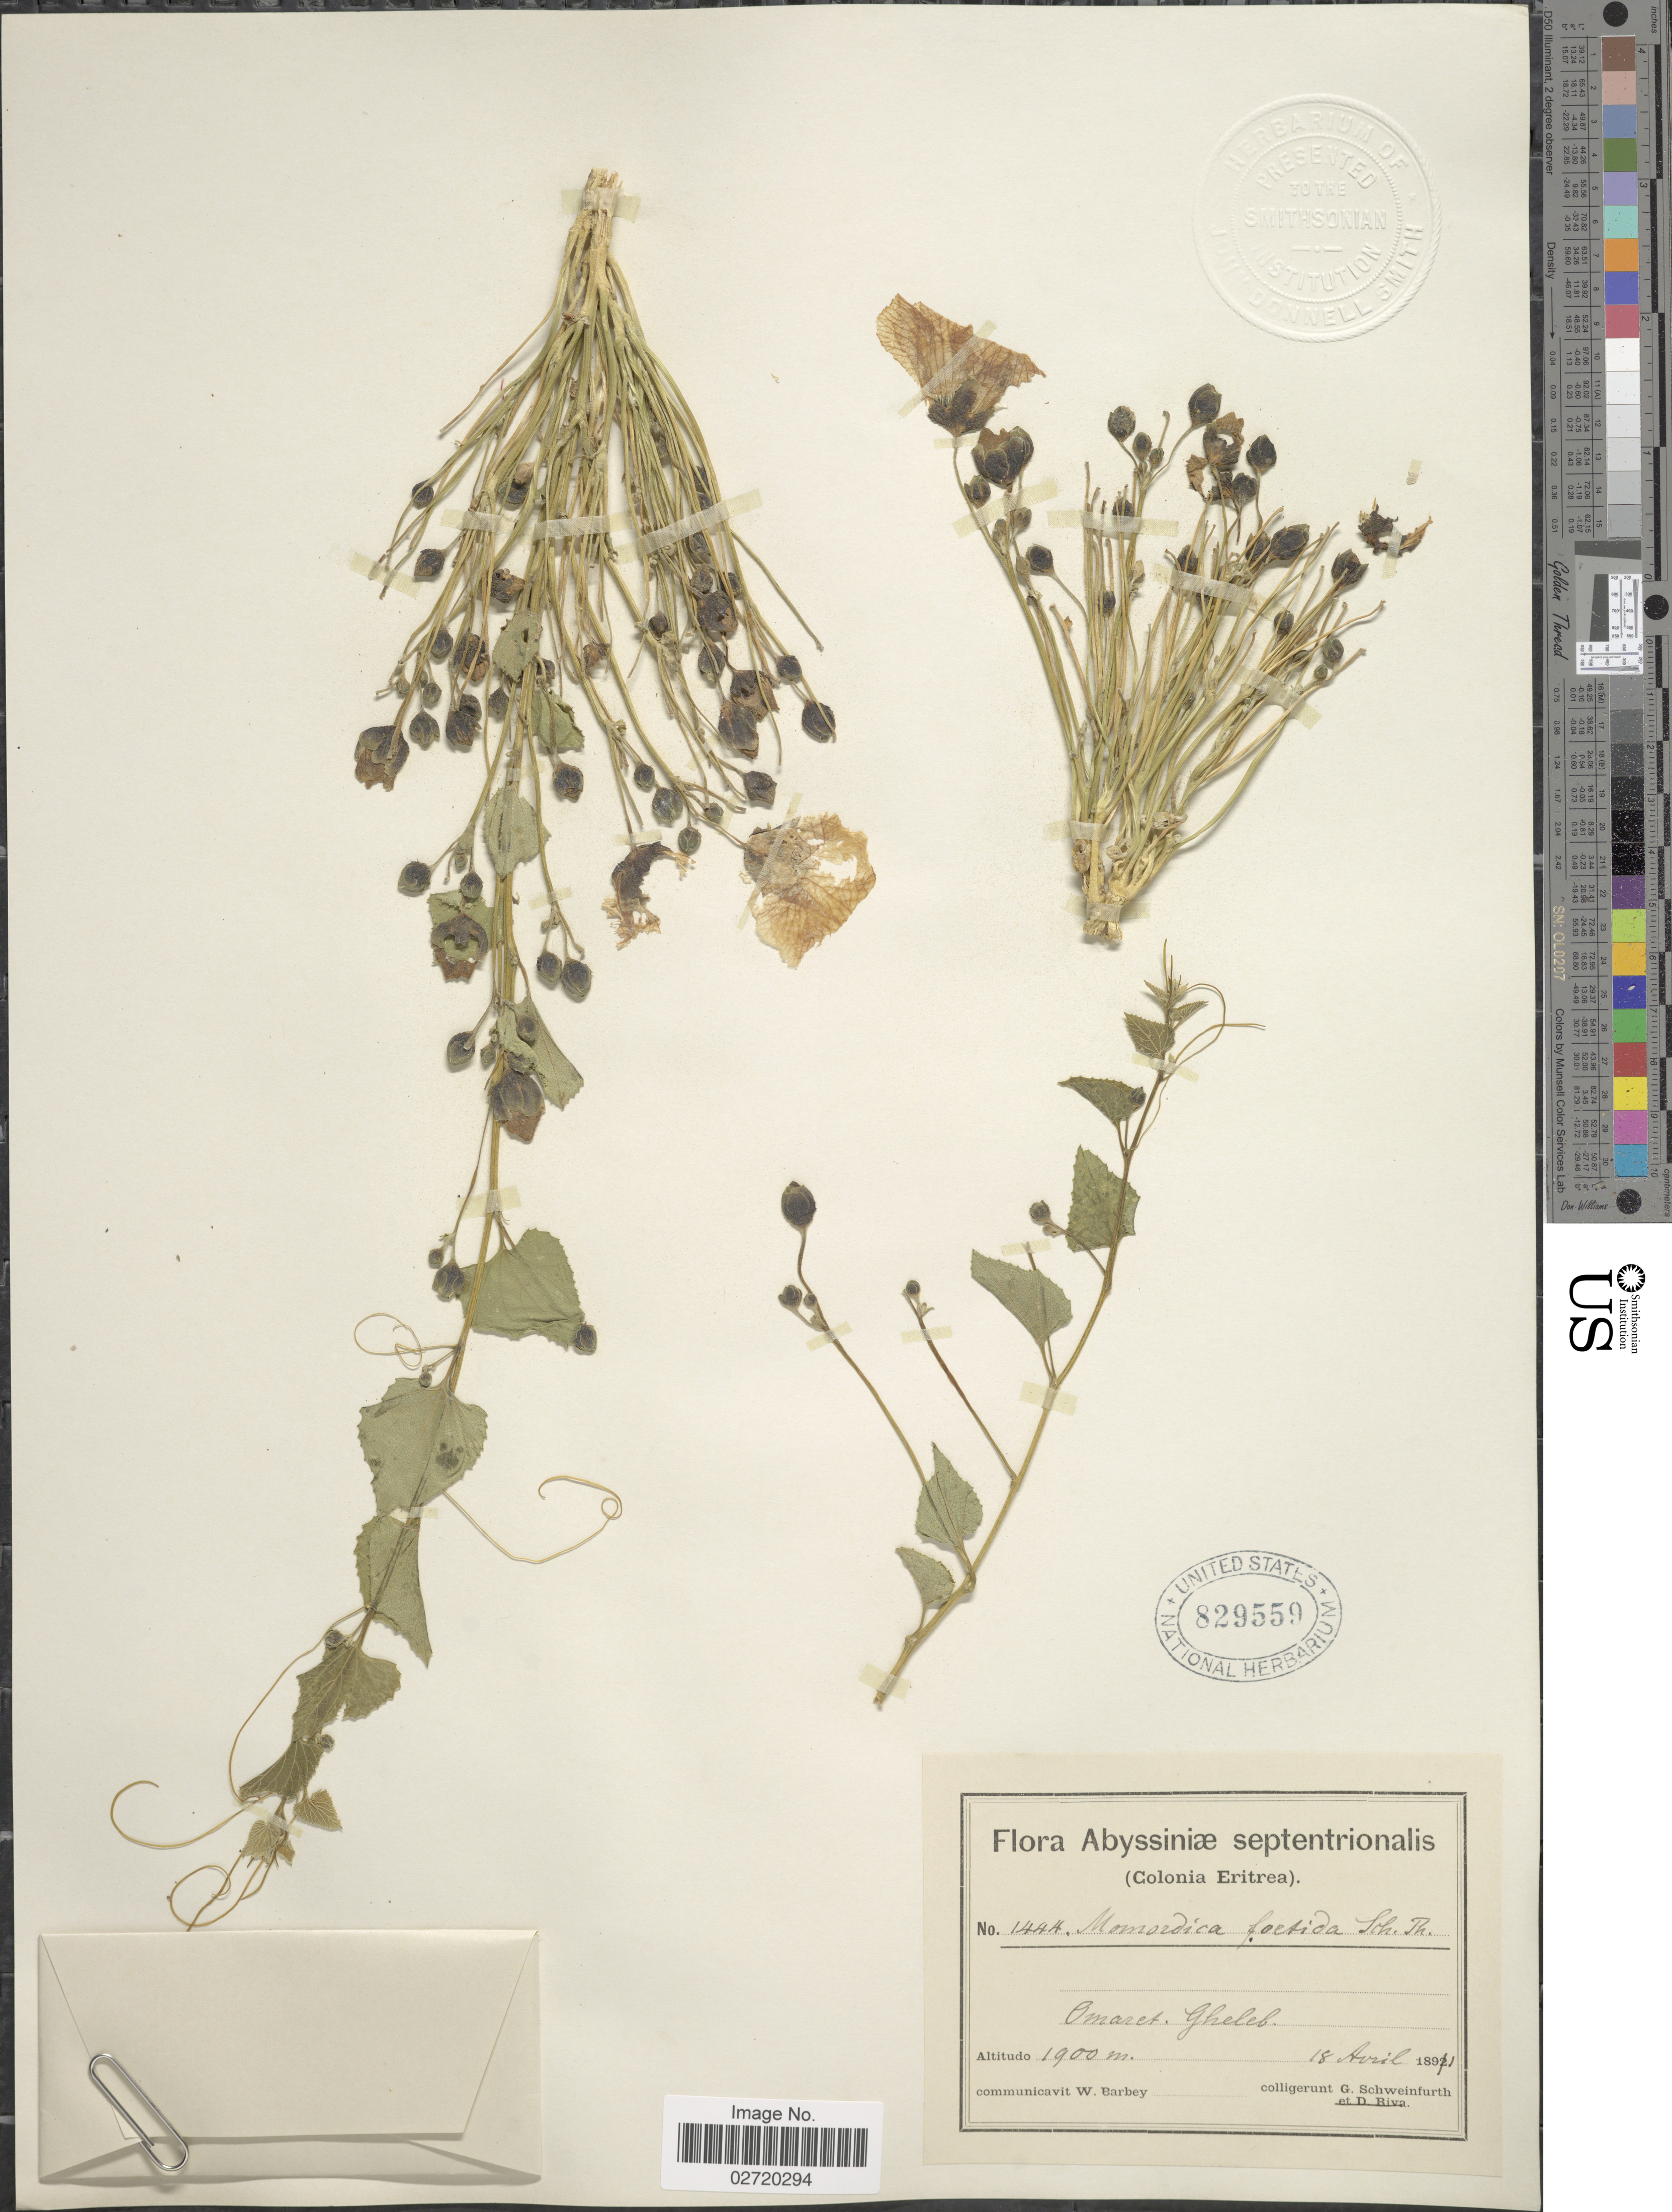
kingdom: Plantae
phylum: Tracheophyta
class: Magnoliopsida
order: Cucurbitales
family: Cucurbitaceae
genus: Momordica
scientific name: Momordica foetida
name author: Schumach.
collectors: G. A. Schweinfurth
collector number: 1444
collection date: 1891-04-18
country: Eritrea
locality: Abyssiniae septentrionalis, (Colonia Eritrea), Omaret, Gheleb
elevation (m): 1900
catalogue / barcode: US 829559